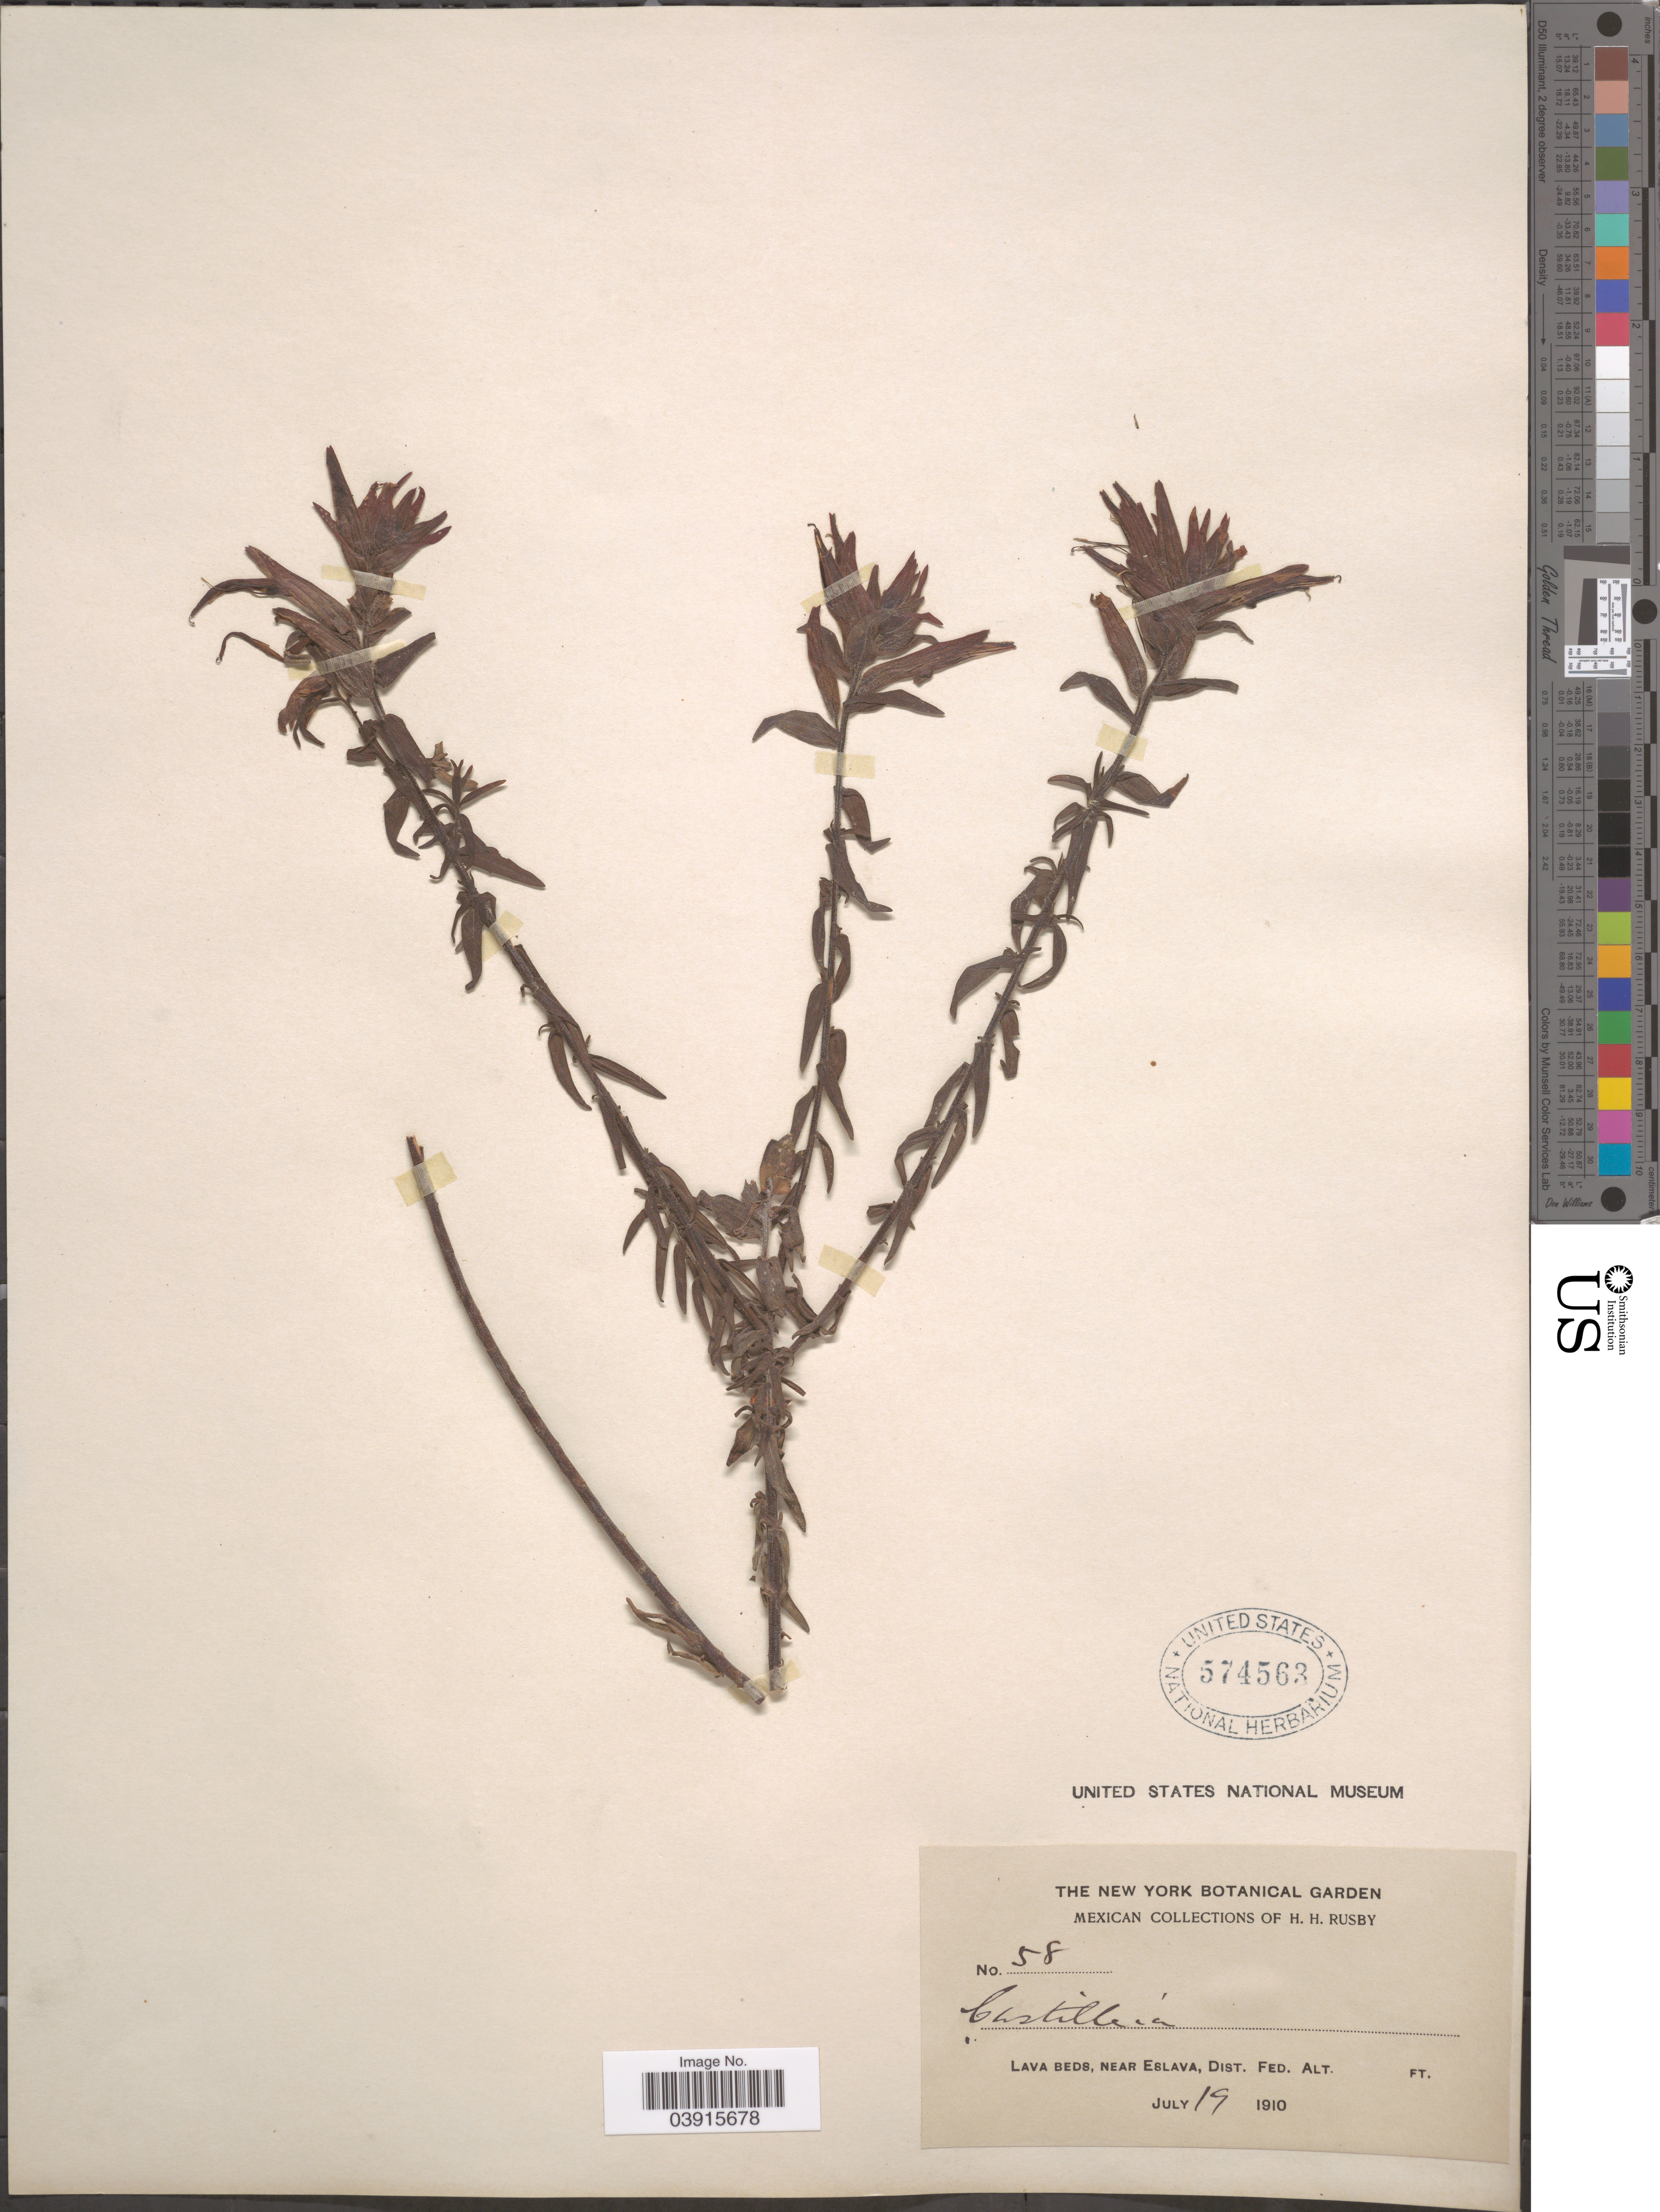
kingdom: Plantae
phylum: Tracheophyta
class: Magnoliopsida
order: Lamiales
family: Orobanchaceae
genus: Castilleja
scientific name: Castilleja tenuiflora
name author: Benth.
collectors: H. H. Rusby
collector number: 58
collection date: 1910-07-19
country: Mexico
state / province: Distrito Federal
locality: Lava beds, near Eslava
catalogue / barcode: US 574563